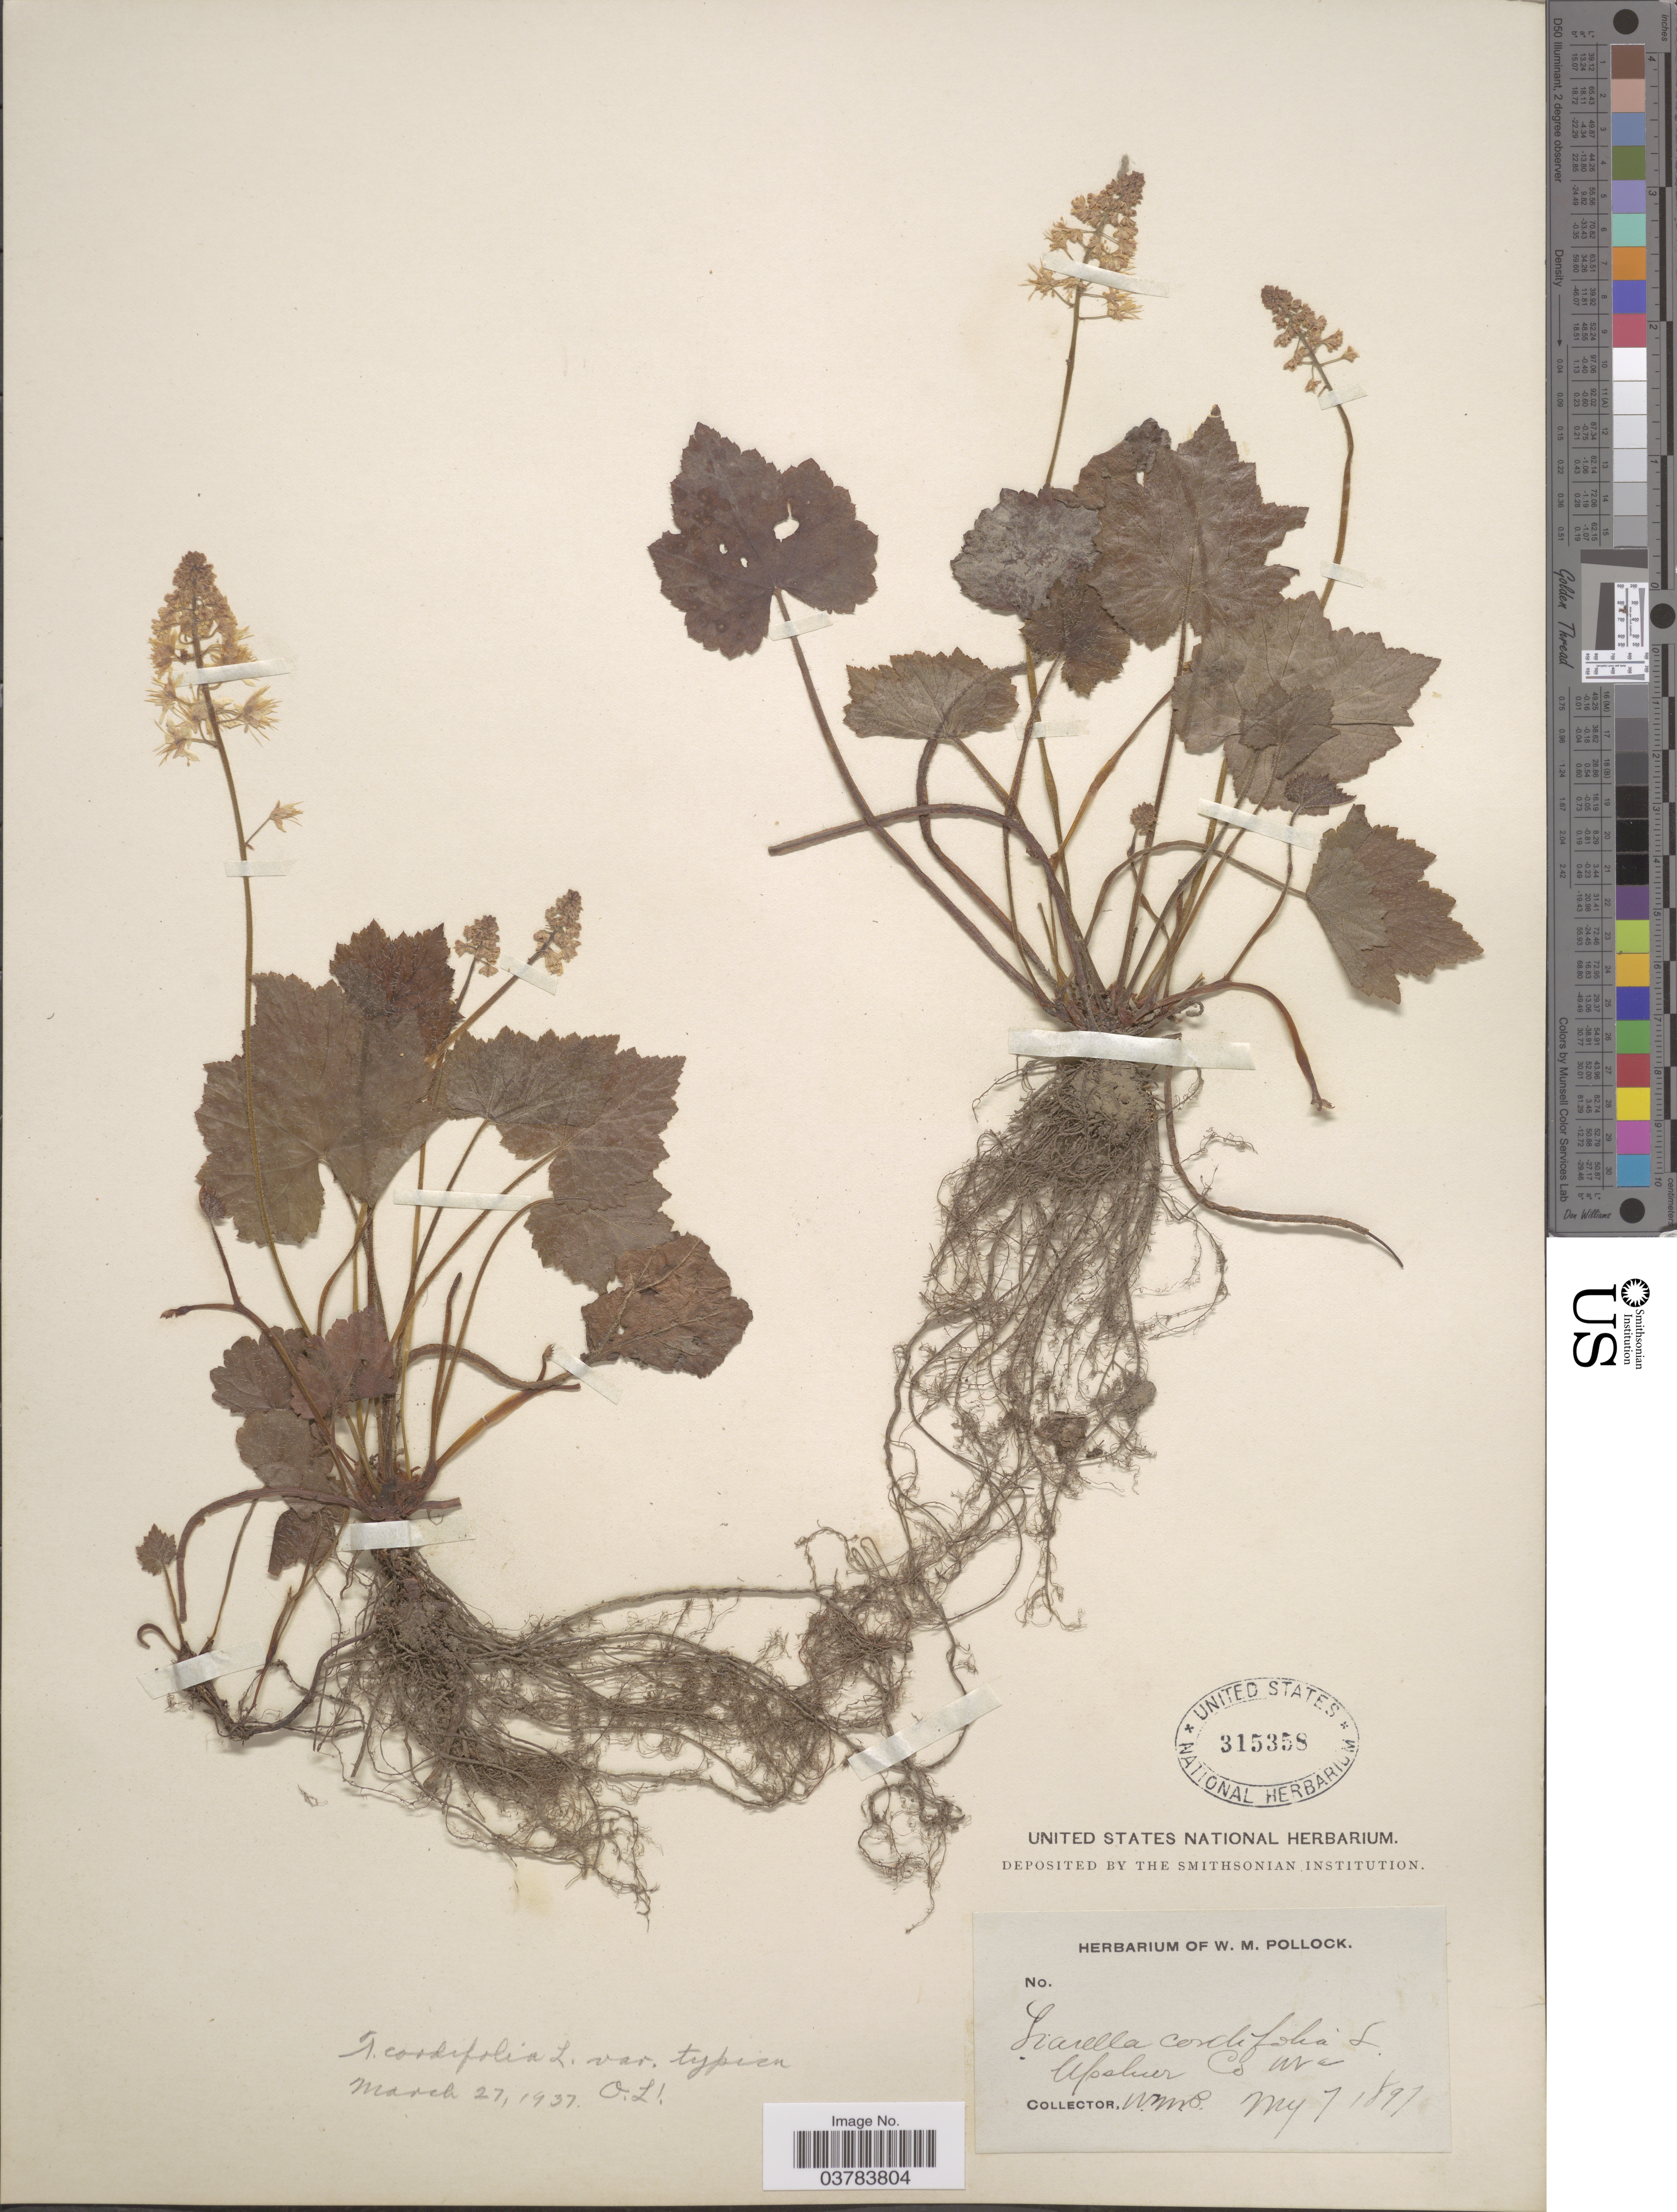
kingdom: Plantae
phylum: Tracheophyta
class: Magnoliopsida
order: Saxifragales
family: Saxifragaceae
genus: Tiarella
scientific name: Tiarella cordifolia var. typica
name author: Lakela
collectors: W. M. Pollock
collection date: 1897-05-07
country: United States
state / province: West Virginia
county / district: Upshur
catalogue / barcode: US 315358